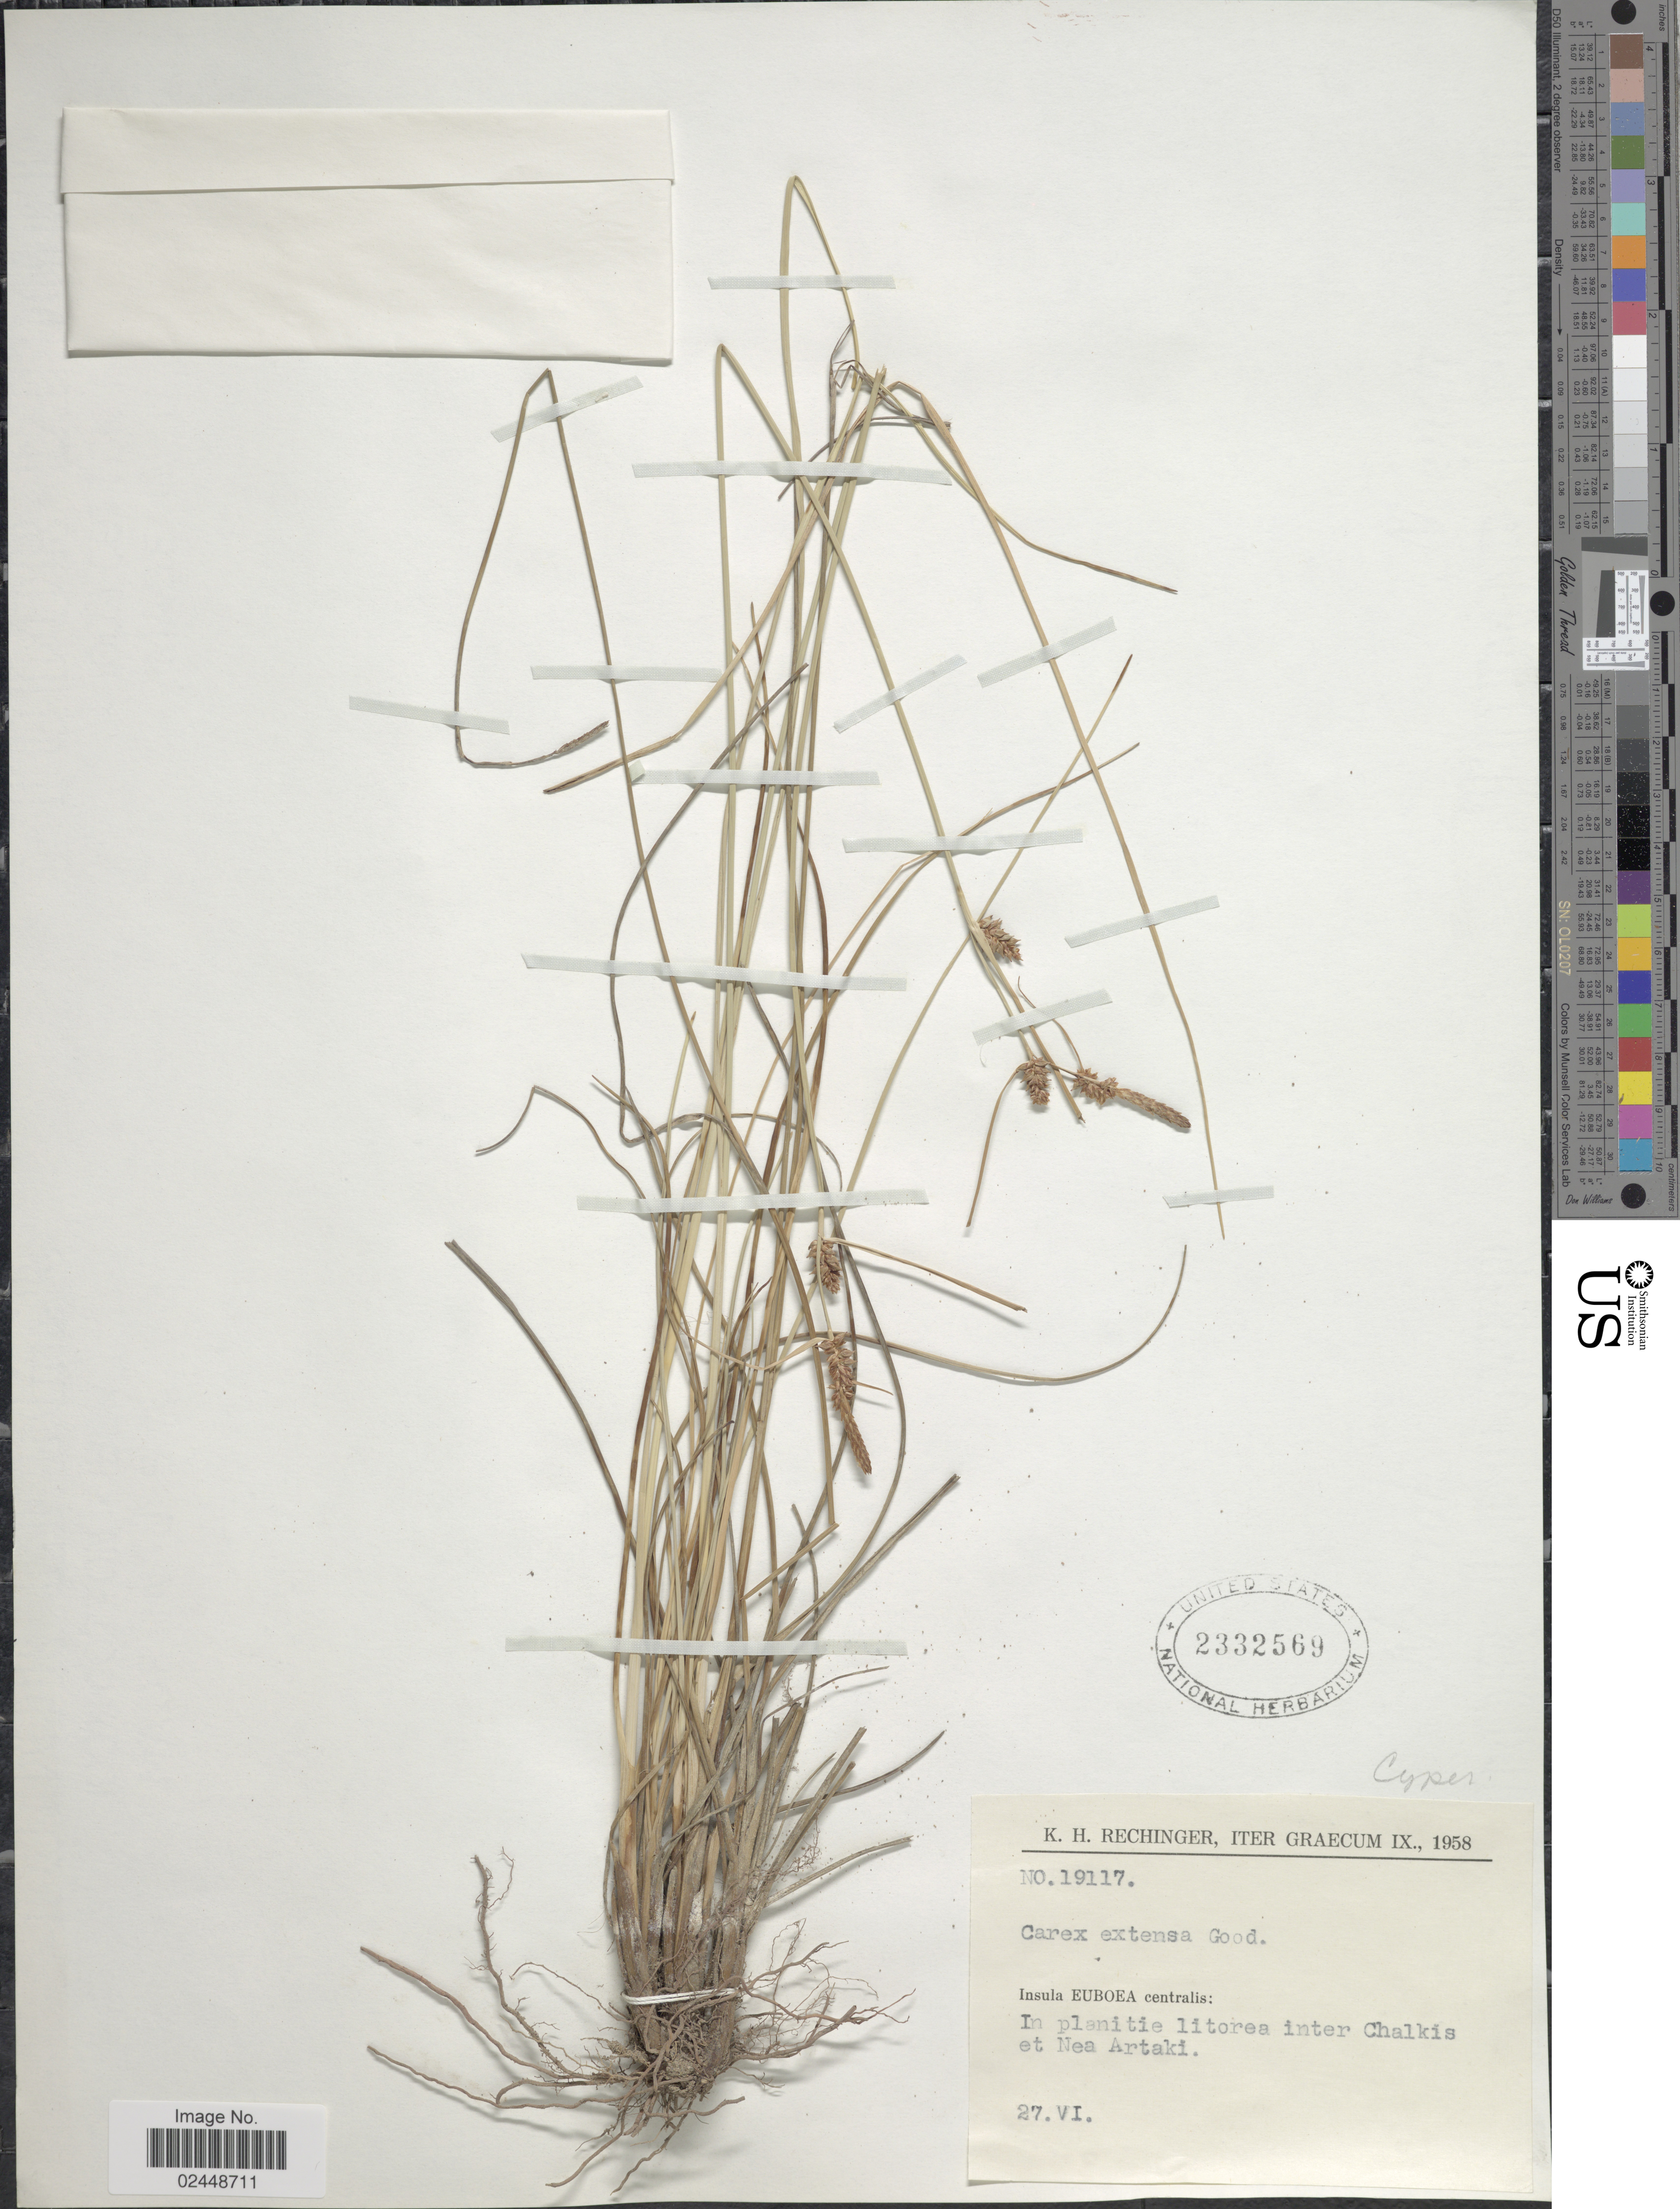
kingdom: Plantae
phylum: Tracheophyta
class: Liliopsida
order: Poales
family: Cyperaceae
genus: Carex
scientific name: Carex extensa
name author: Gooden.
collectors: K. H. Rechinger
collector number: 19117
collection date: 1958-06-27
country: Greece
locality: Graecum. Insula Euboea centralis. Inter Chalkis et Nea Artaki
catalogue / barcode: US 2332569